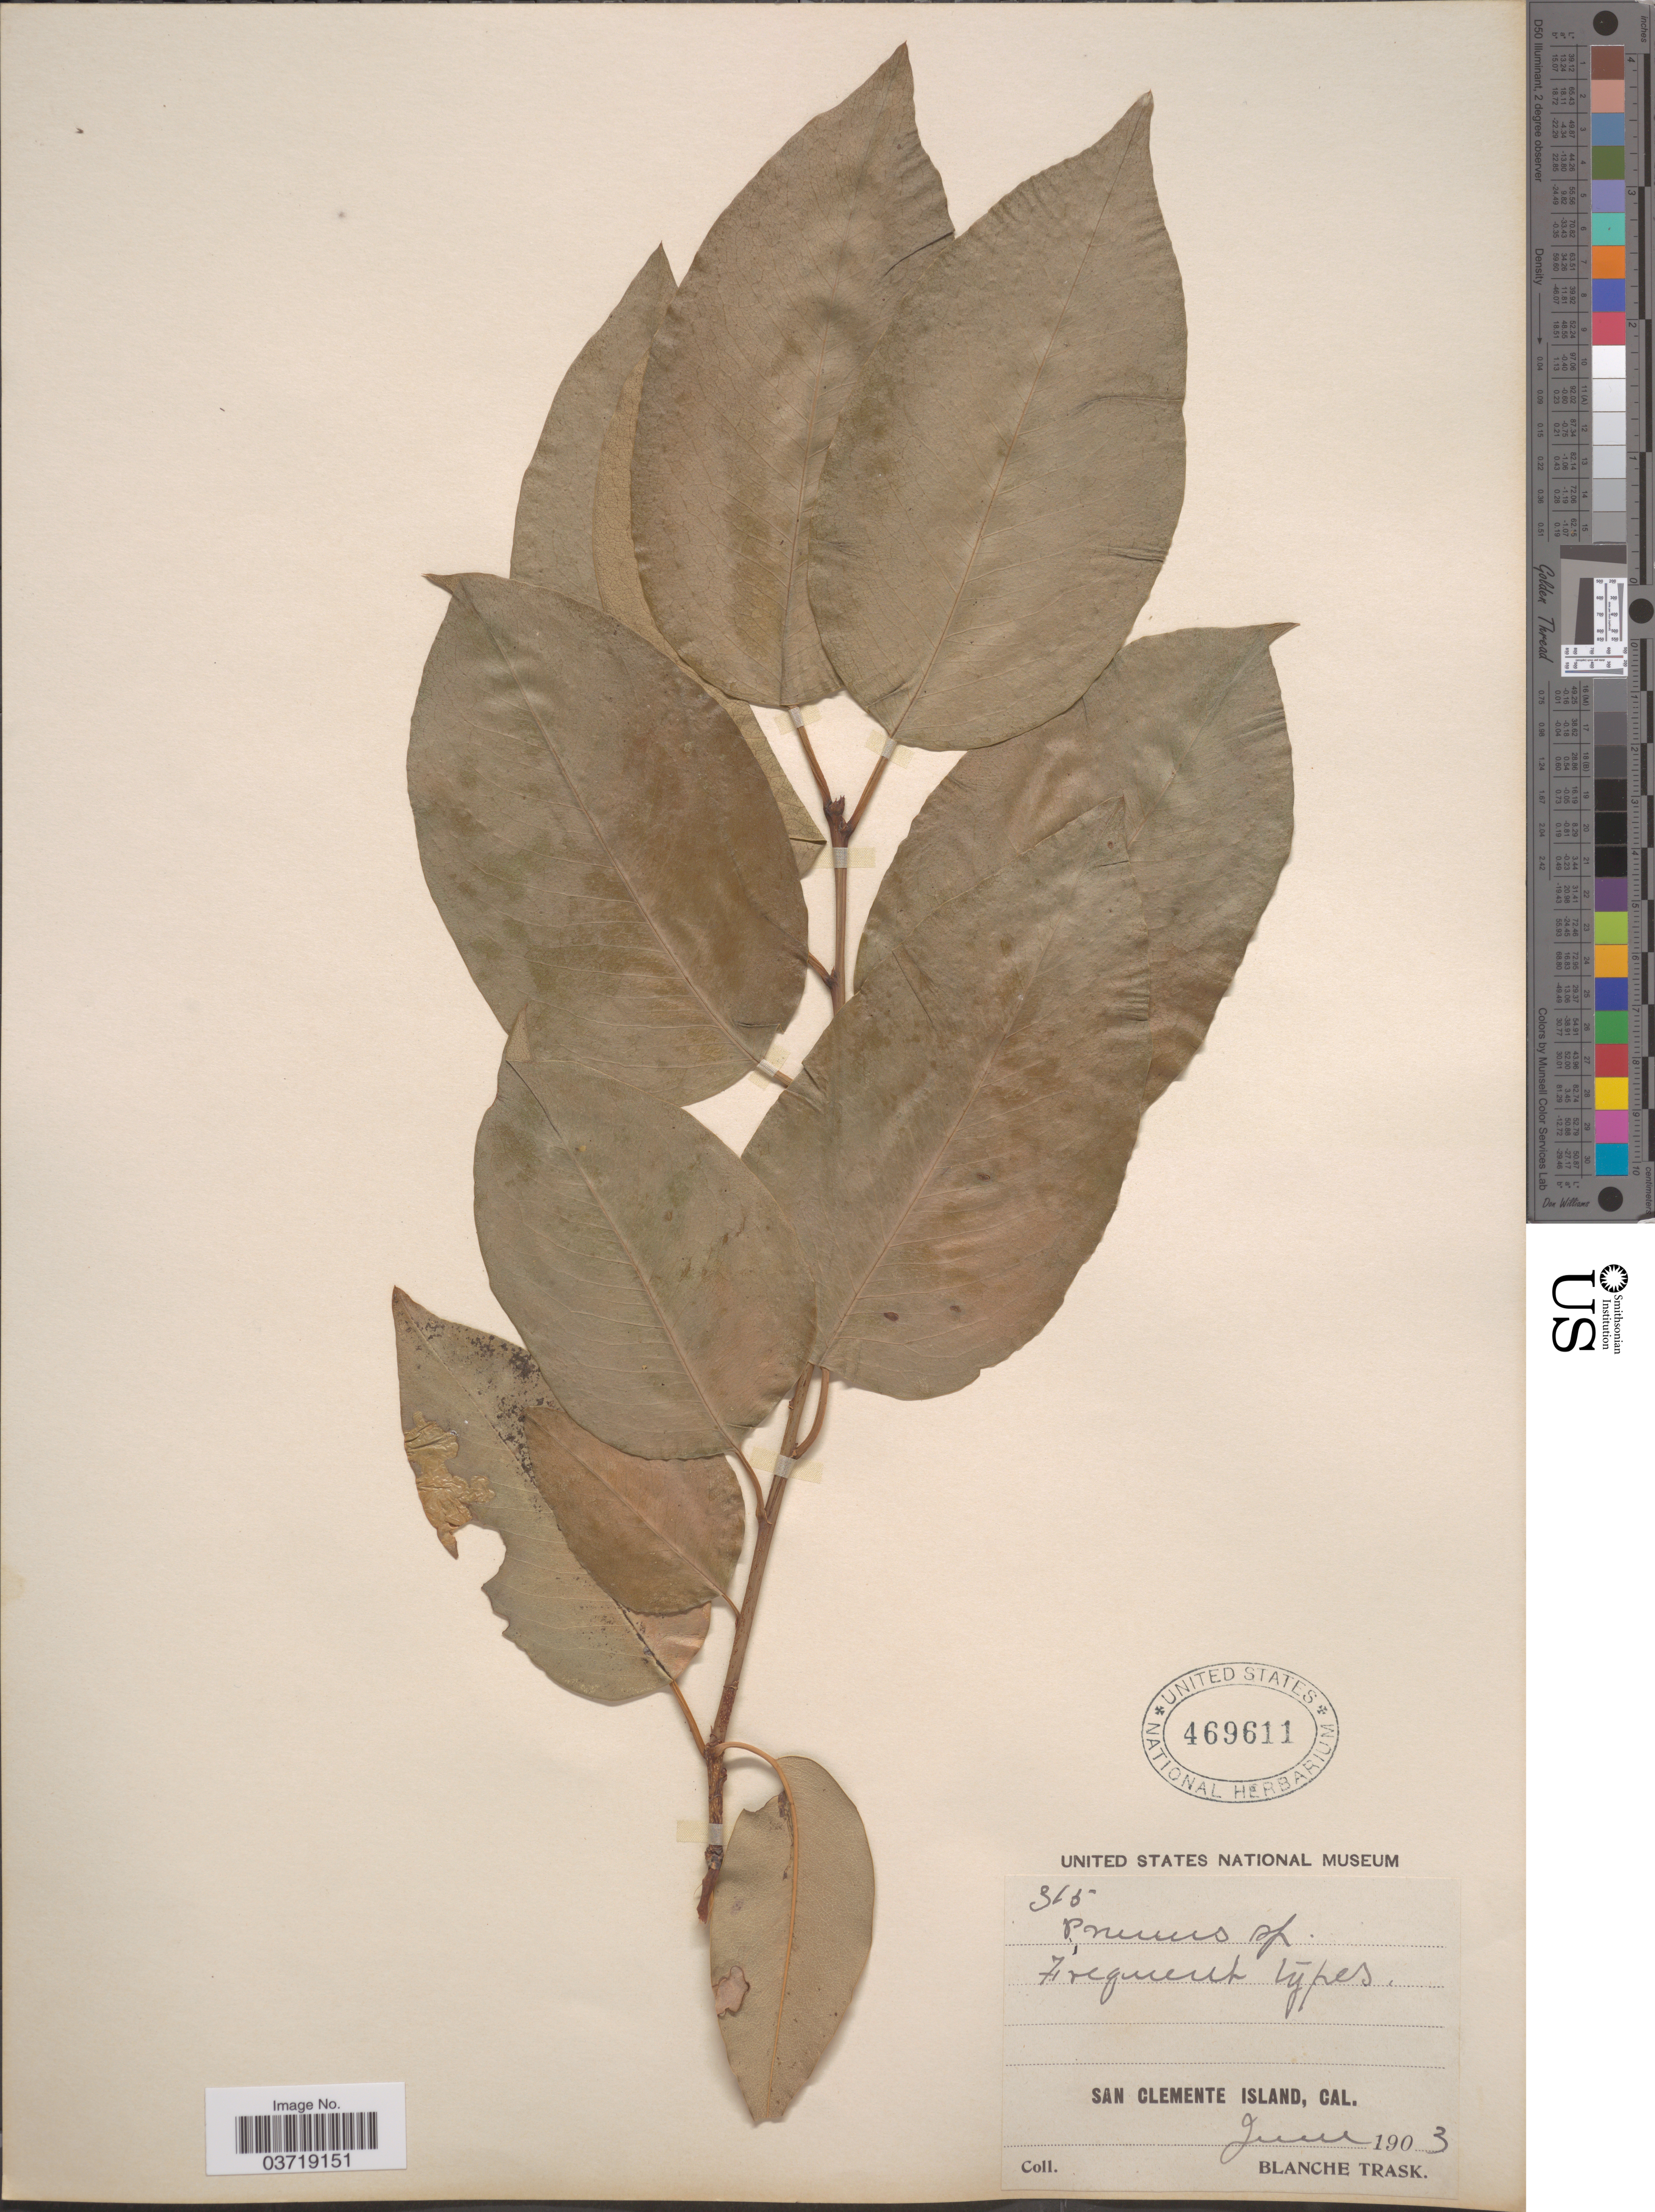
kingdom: Plantae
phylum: Tracheophyta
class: Magnoliopsida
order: Rosales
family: Rosaceae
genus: Prunus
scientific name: Prunus ilicifolia var. occidentalis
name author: K. Brandegee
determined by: Strong, Mark T., (BOT), Smithsonian Institution - National Museum of Natural History (UNITED STATES)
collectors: B. Trask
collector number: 315*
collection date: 1903-06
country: United States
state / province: California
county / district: Los Angeles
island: San Clemente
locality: San Clemente Island.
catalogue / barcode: US 469611